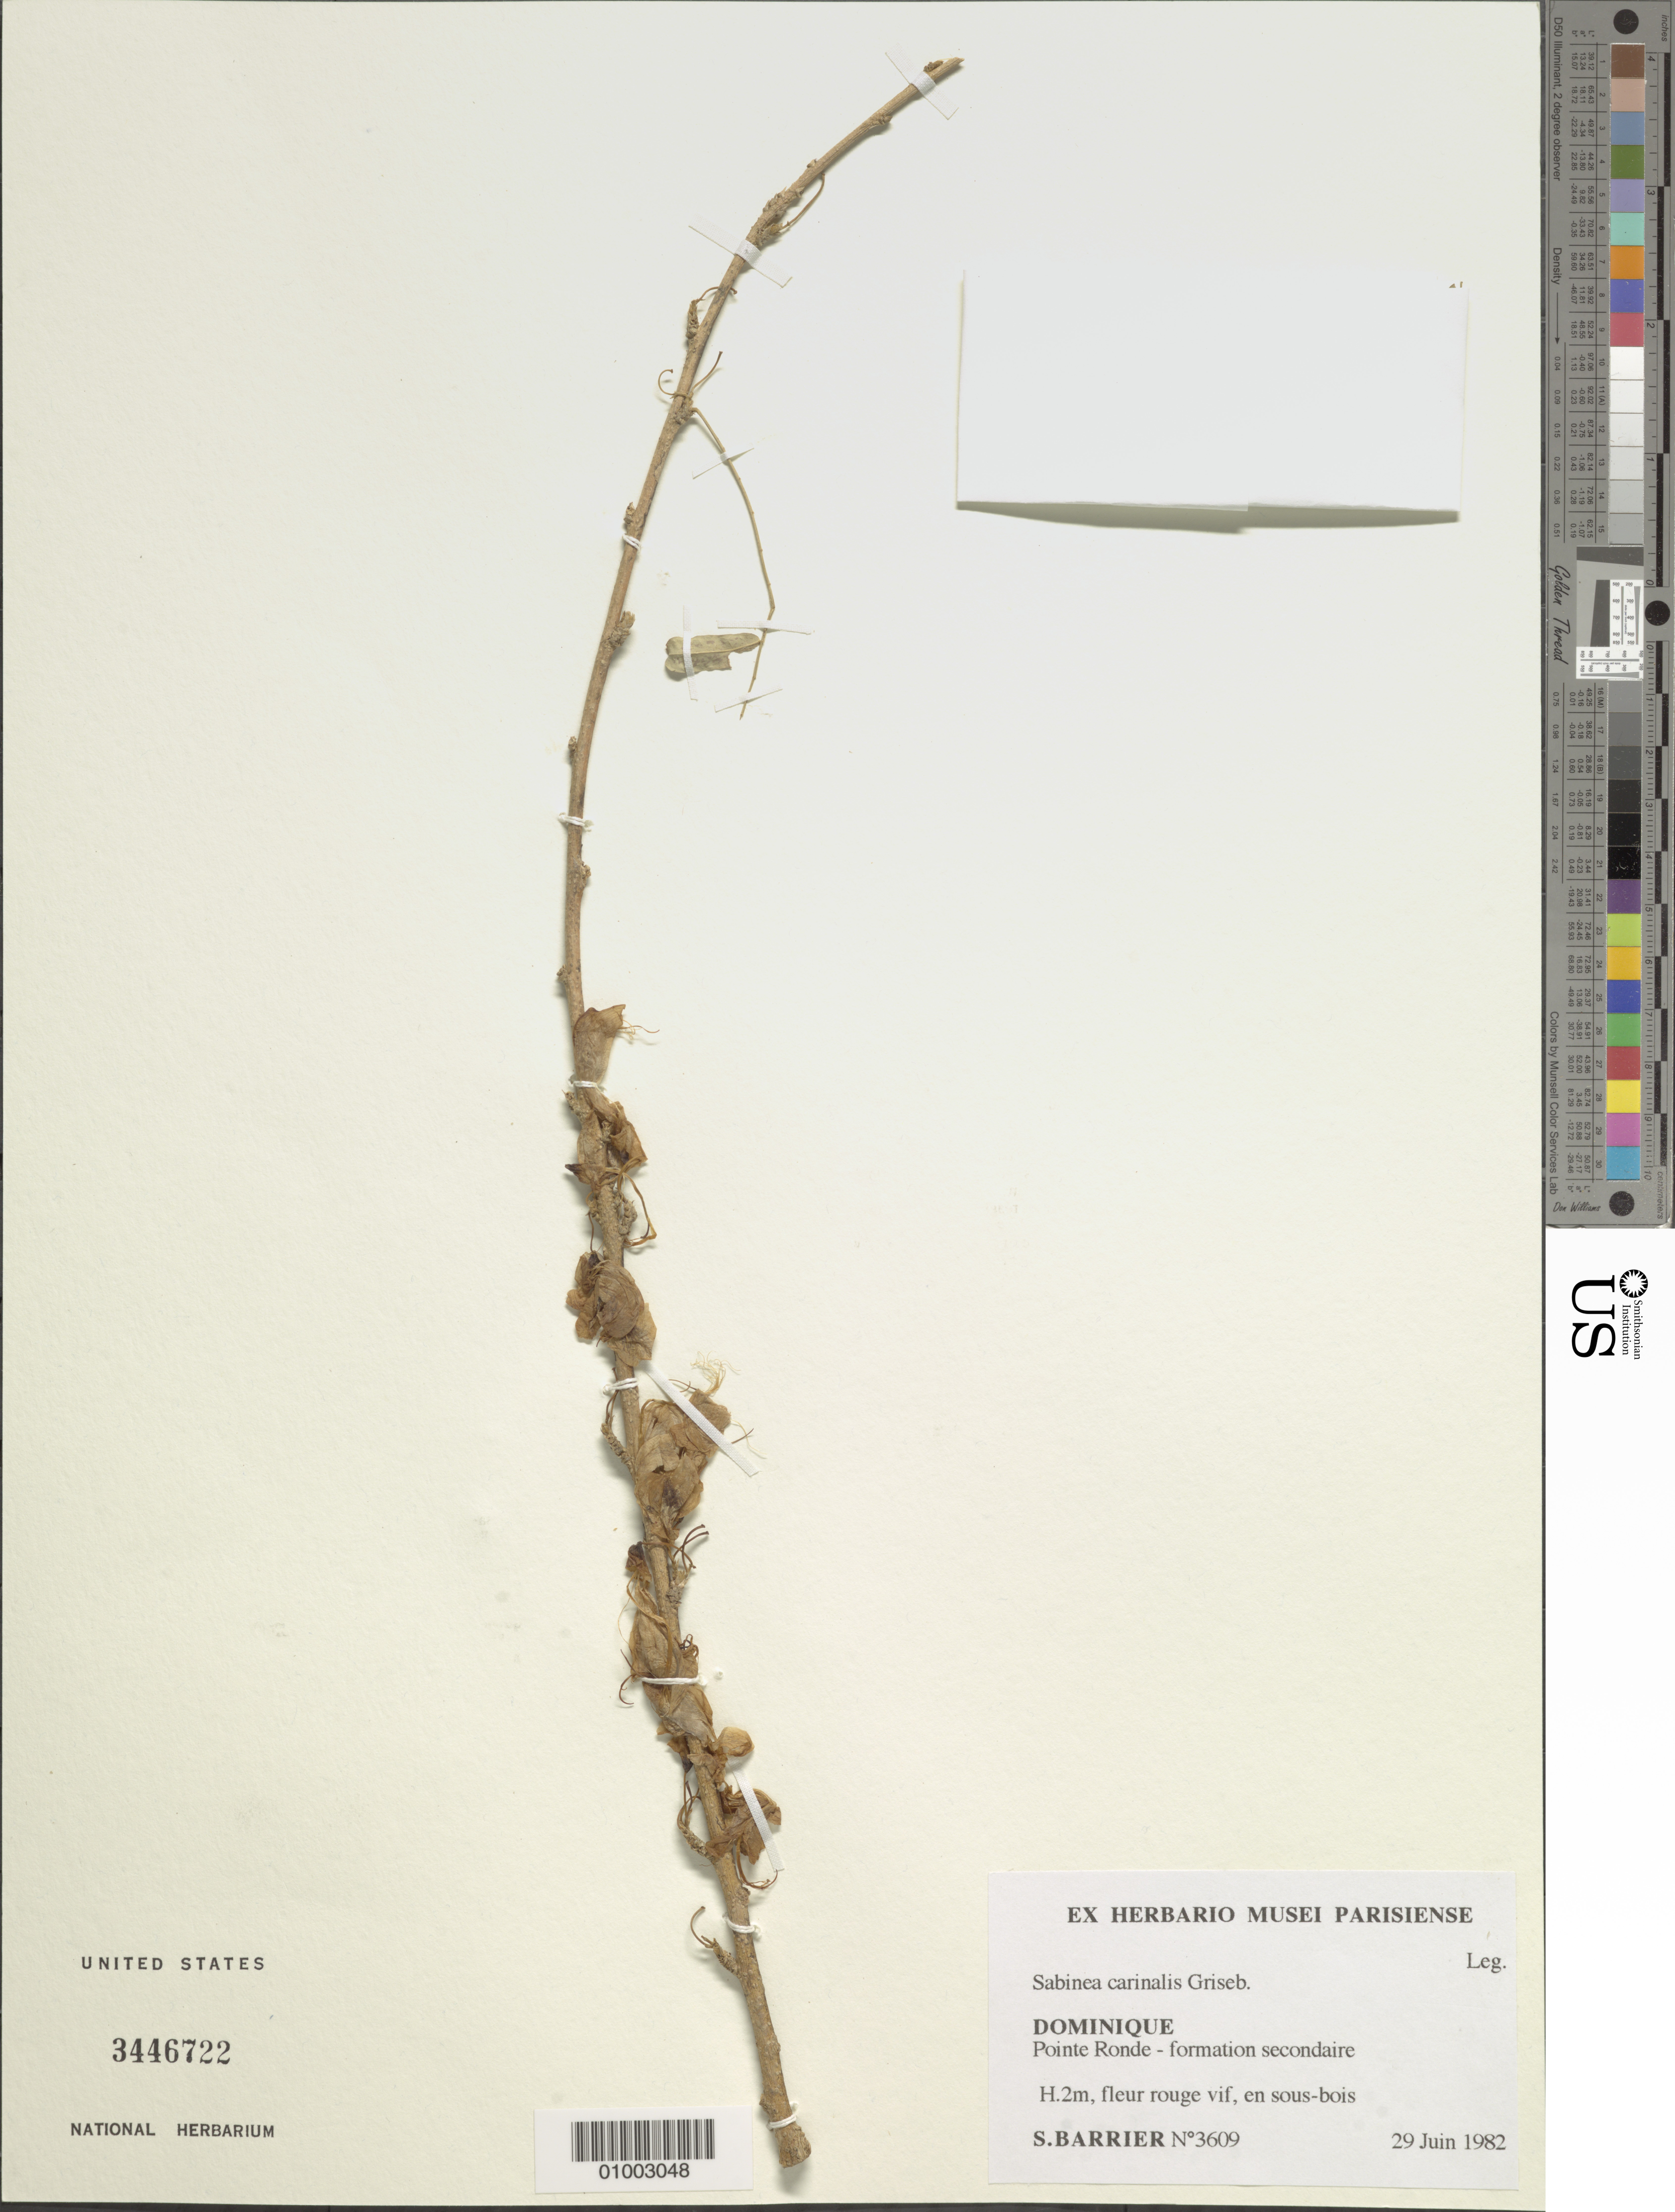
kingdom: Plantae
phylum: Tracheophyta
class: Magnoliopsida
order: Fabales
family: Fabaceae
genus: Poitea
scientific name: Poitea carinalis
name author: (Griseb.) Lavin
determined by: Strong, Mark T., (BOT), Smithsonian Institution - National Museum of Natural History (UNITED STATES)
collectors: S. Barrier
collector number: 3609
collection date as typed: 29 Jun 1982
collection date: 1982-06-29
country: Dominica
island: Dominica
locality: Pointe Ronde- formation secondaire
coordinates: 0 N, 0 E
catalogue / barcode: US 3446722